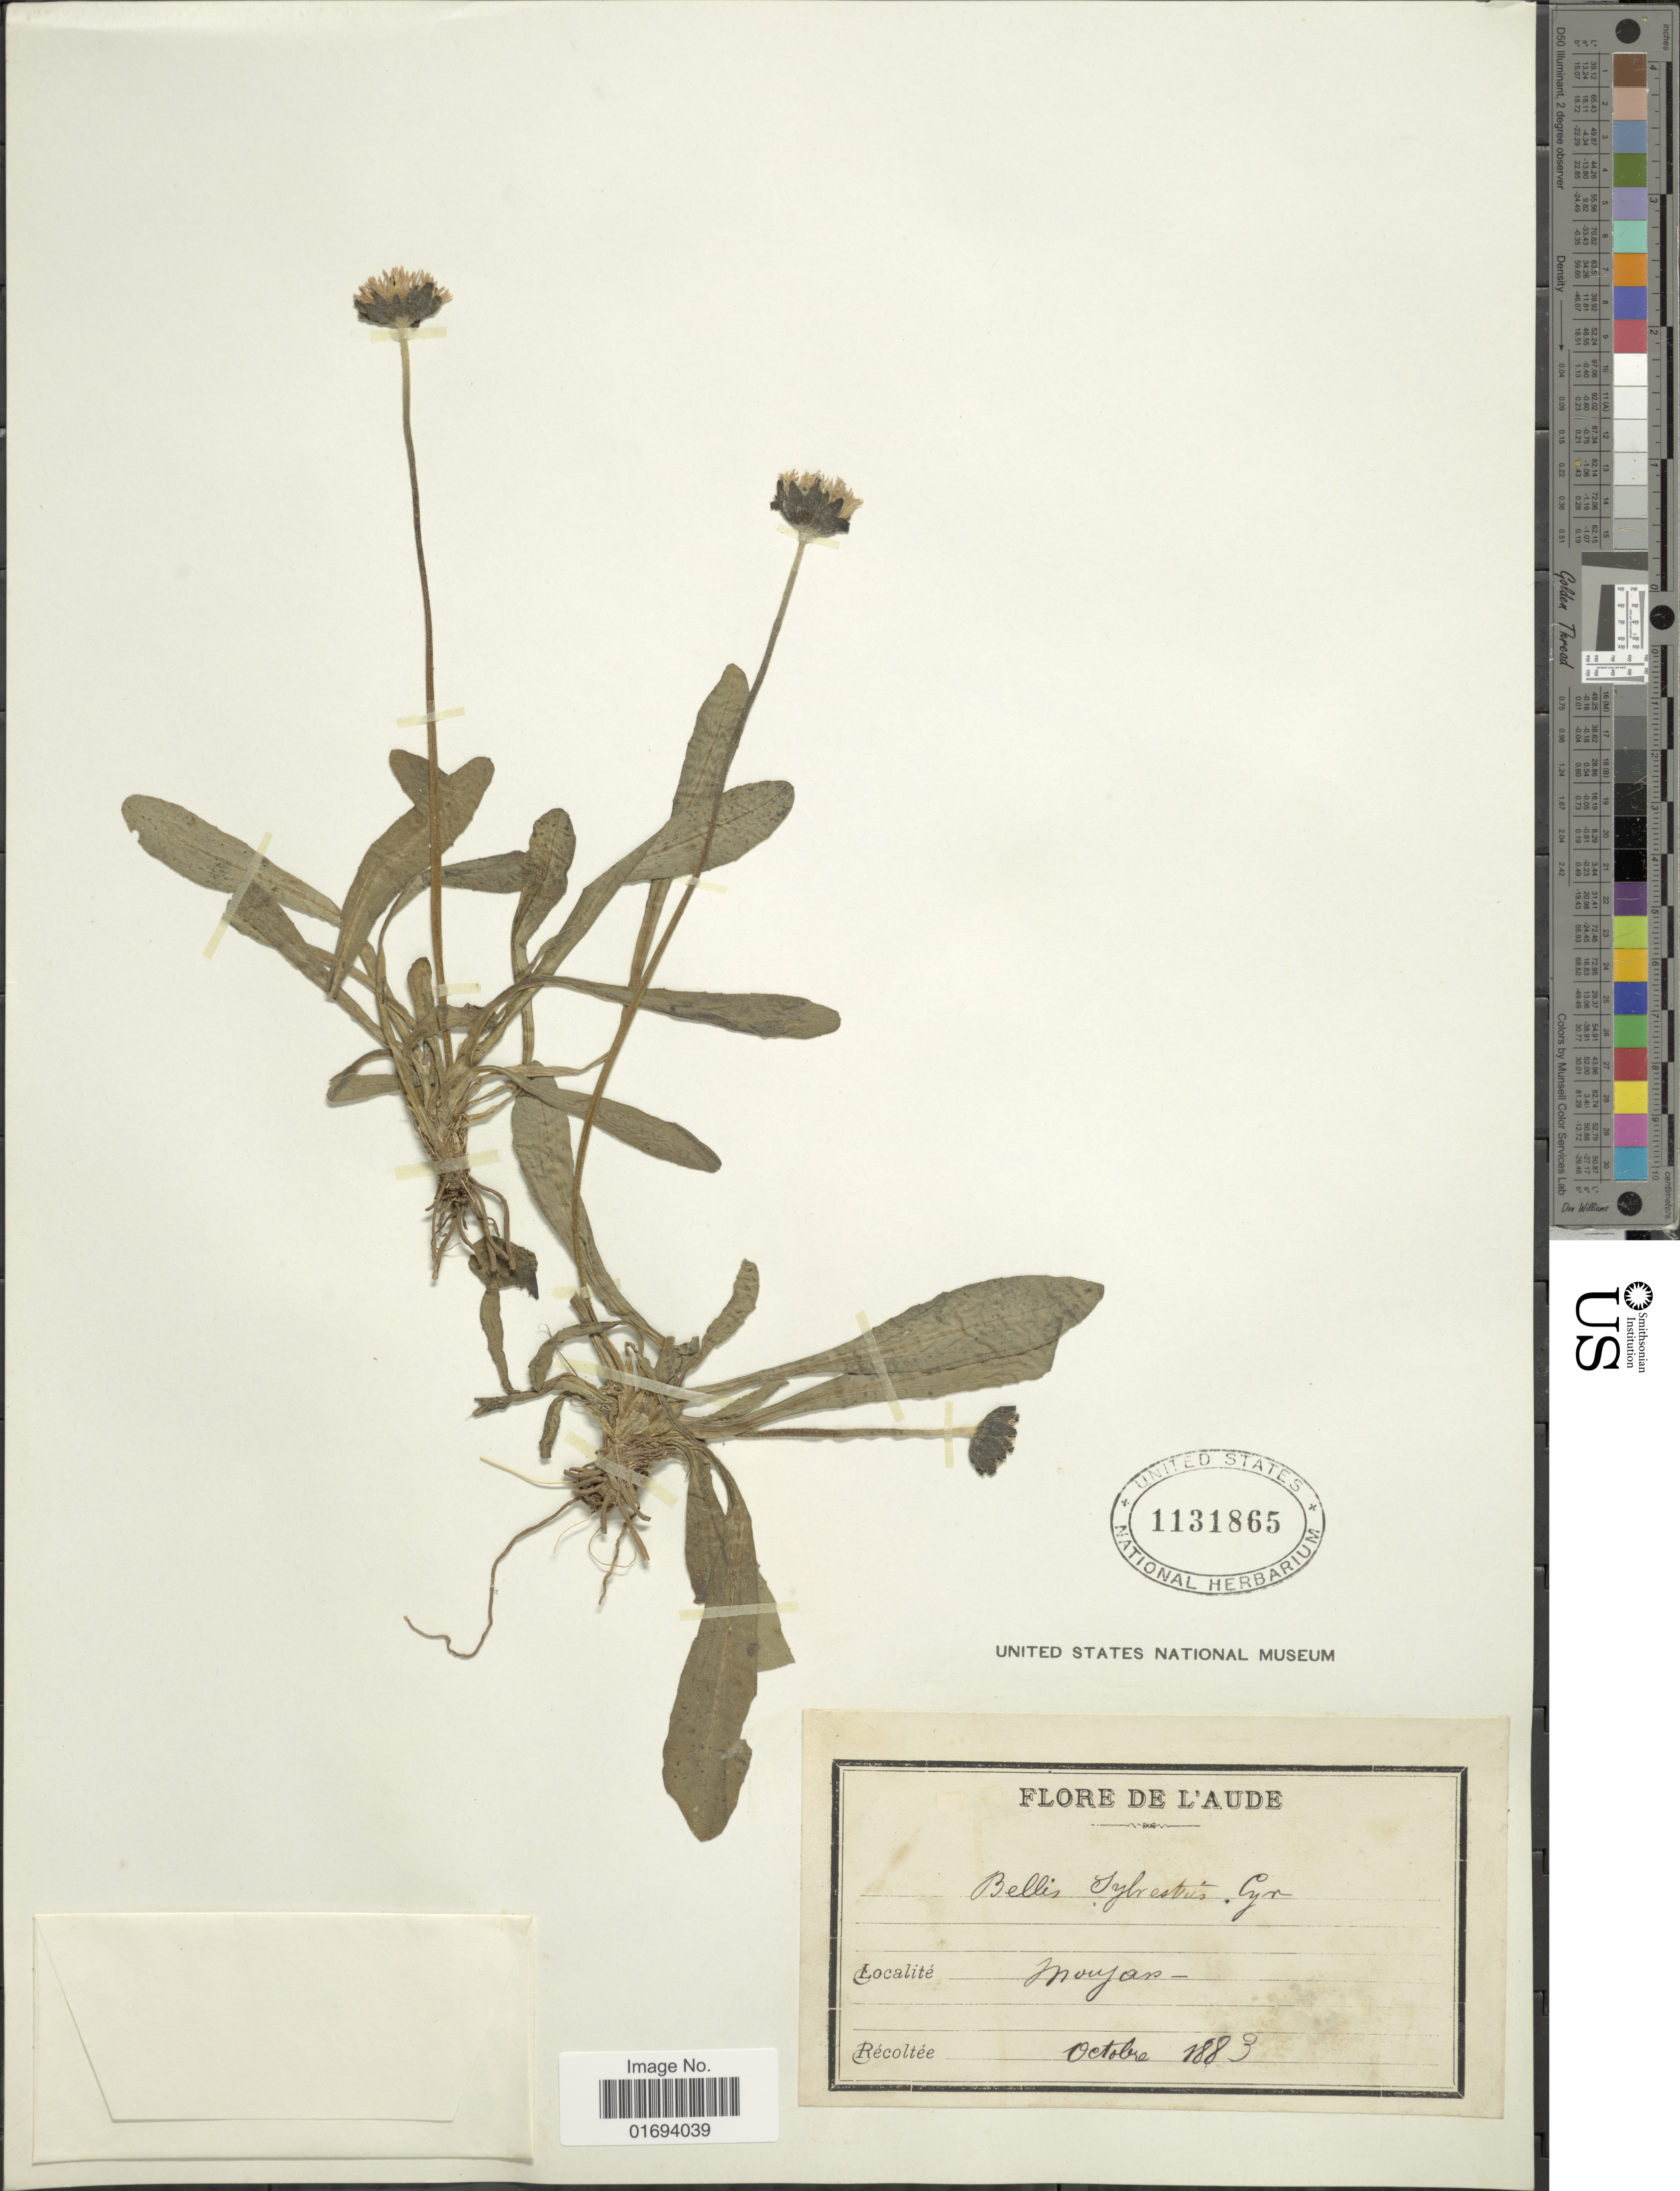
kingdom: Plantae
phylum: Tracheophyta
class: Magnoliopsida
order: Asterales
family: Asteraceae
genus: Bellis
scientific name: Bellis sylvestris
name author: Cirillo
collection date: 1883-10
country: France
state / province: Occitanie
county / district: Aude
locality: L'Aude. Moujan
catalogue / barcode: US 1131865